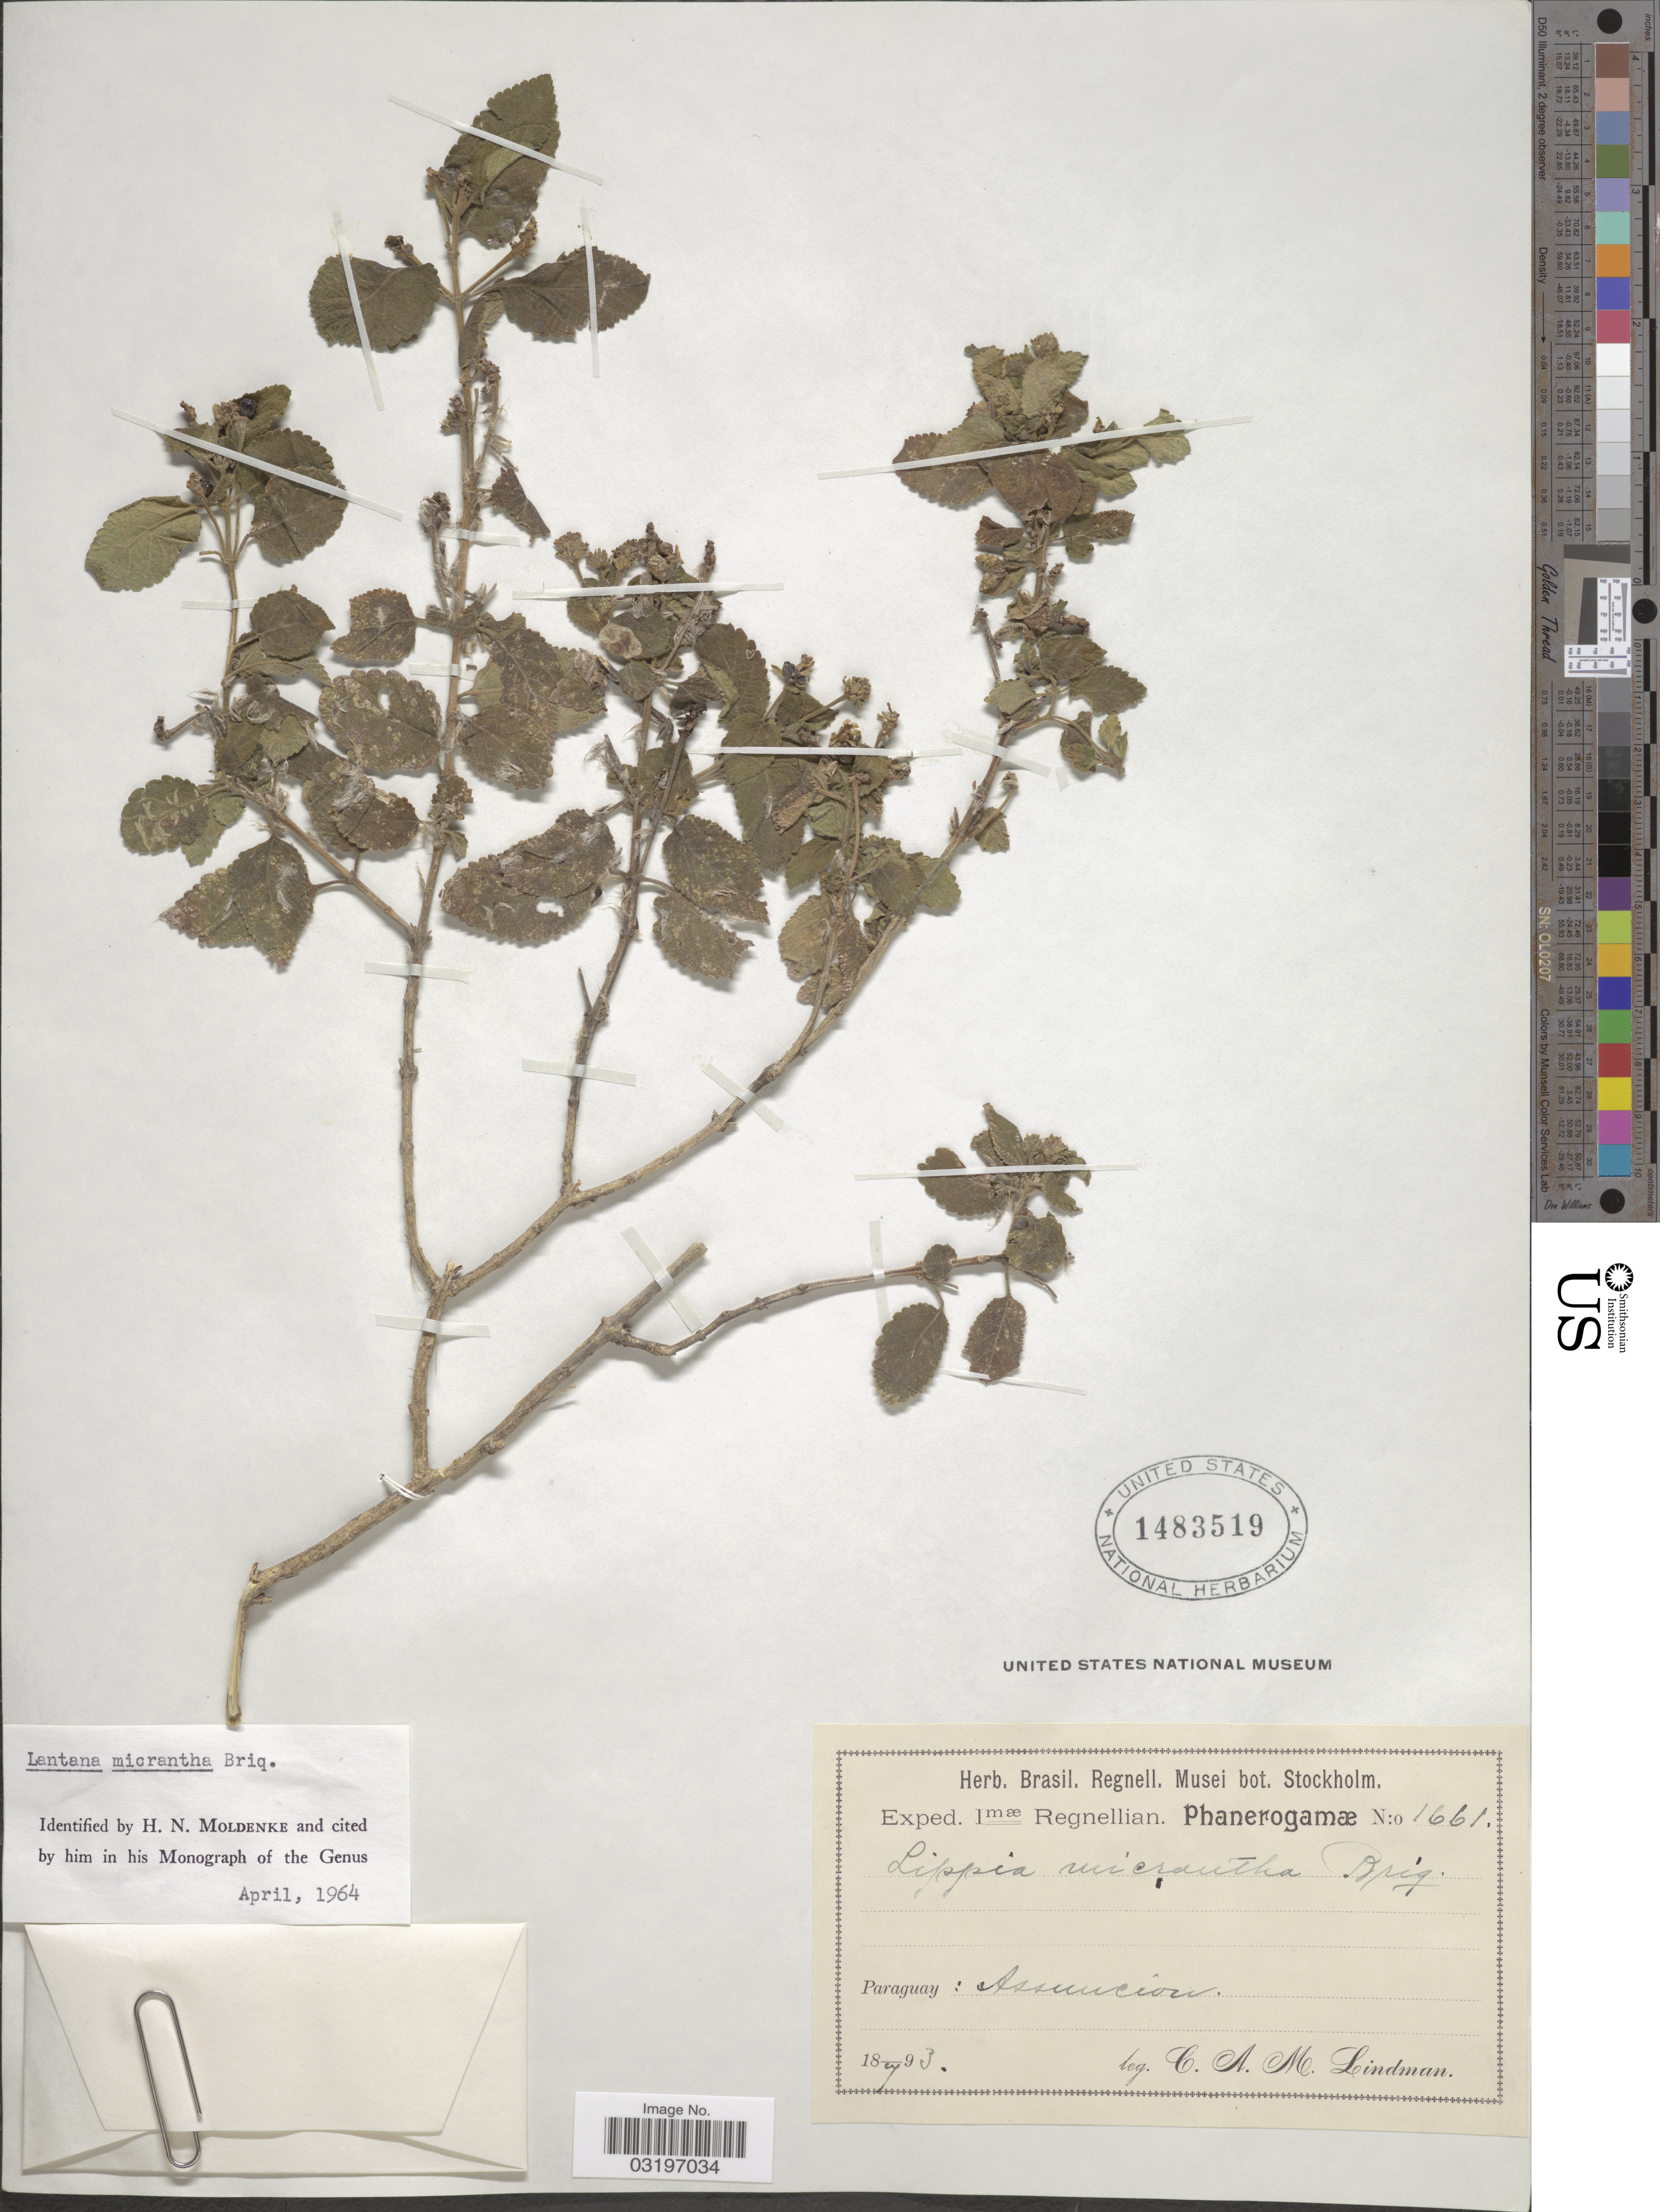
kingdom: Plantae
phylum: Tracheophyta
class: Magnoliopsida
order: Lamiales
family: Verbenaceae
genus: Lantana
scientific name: Lantana micrantha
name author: Briq.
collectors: C. A. M. Lindman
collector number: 1661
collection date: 1893-07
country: Paraguay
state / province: Asuncion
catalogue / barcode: US 1483519